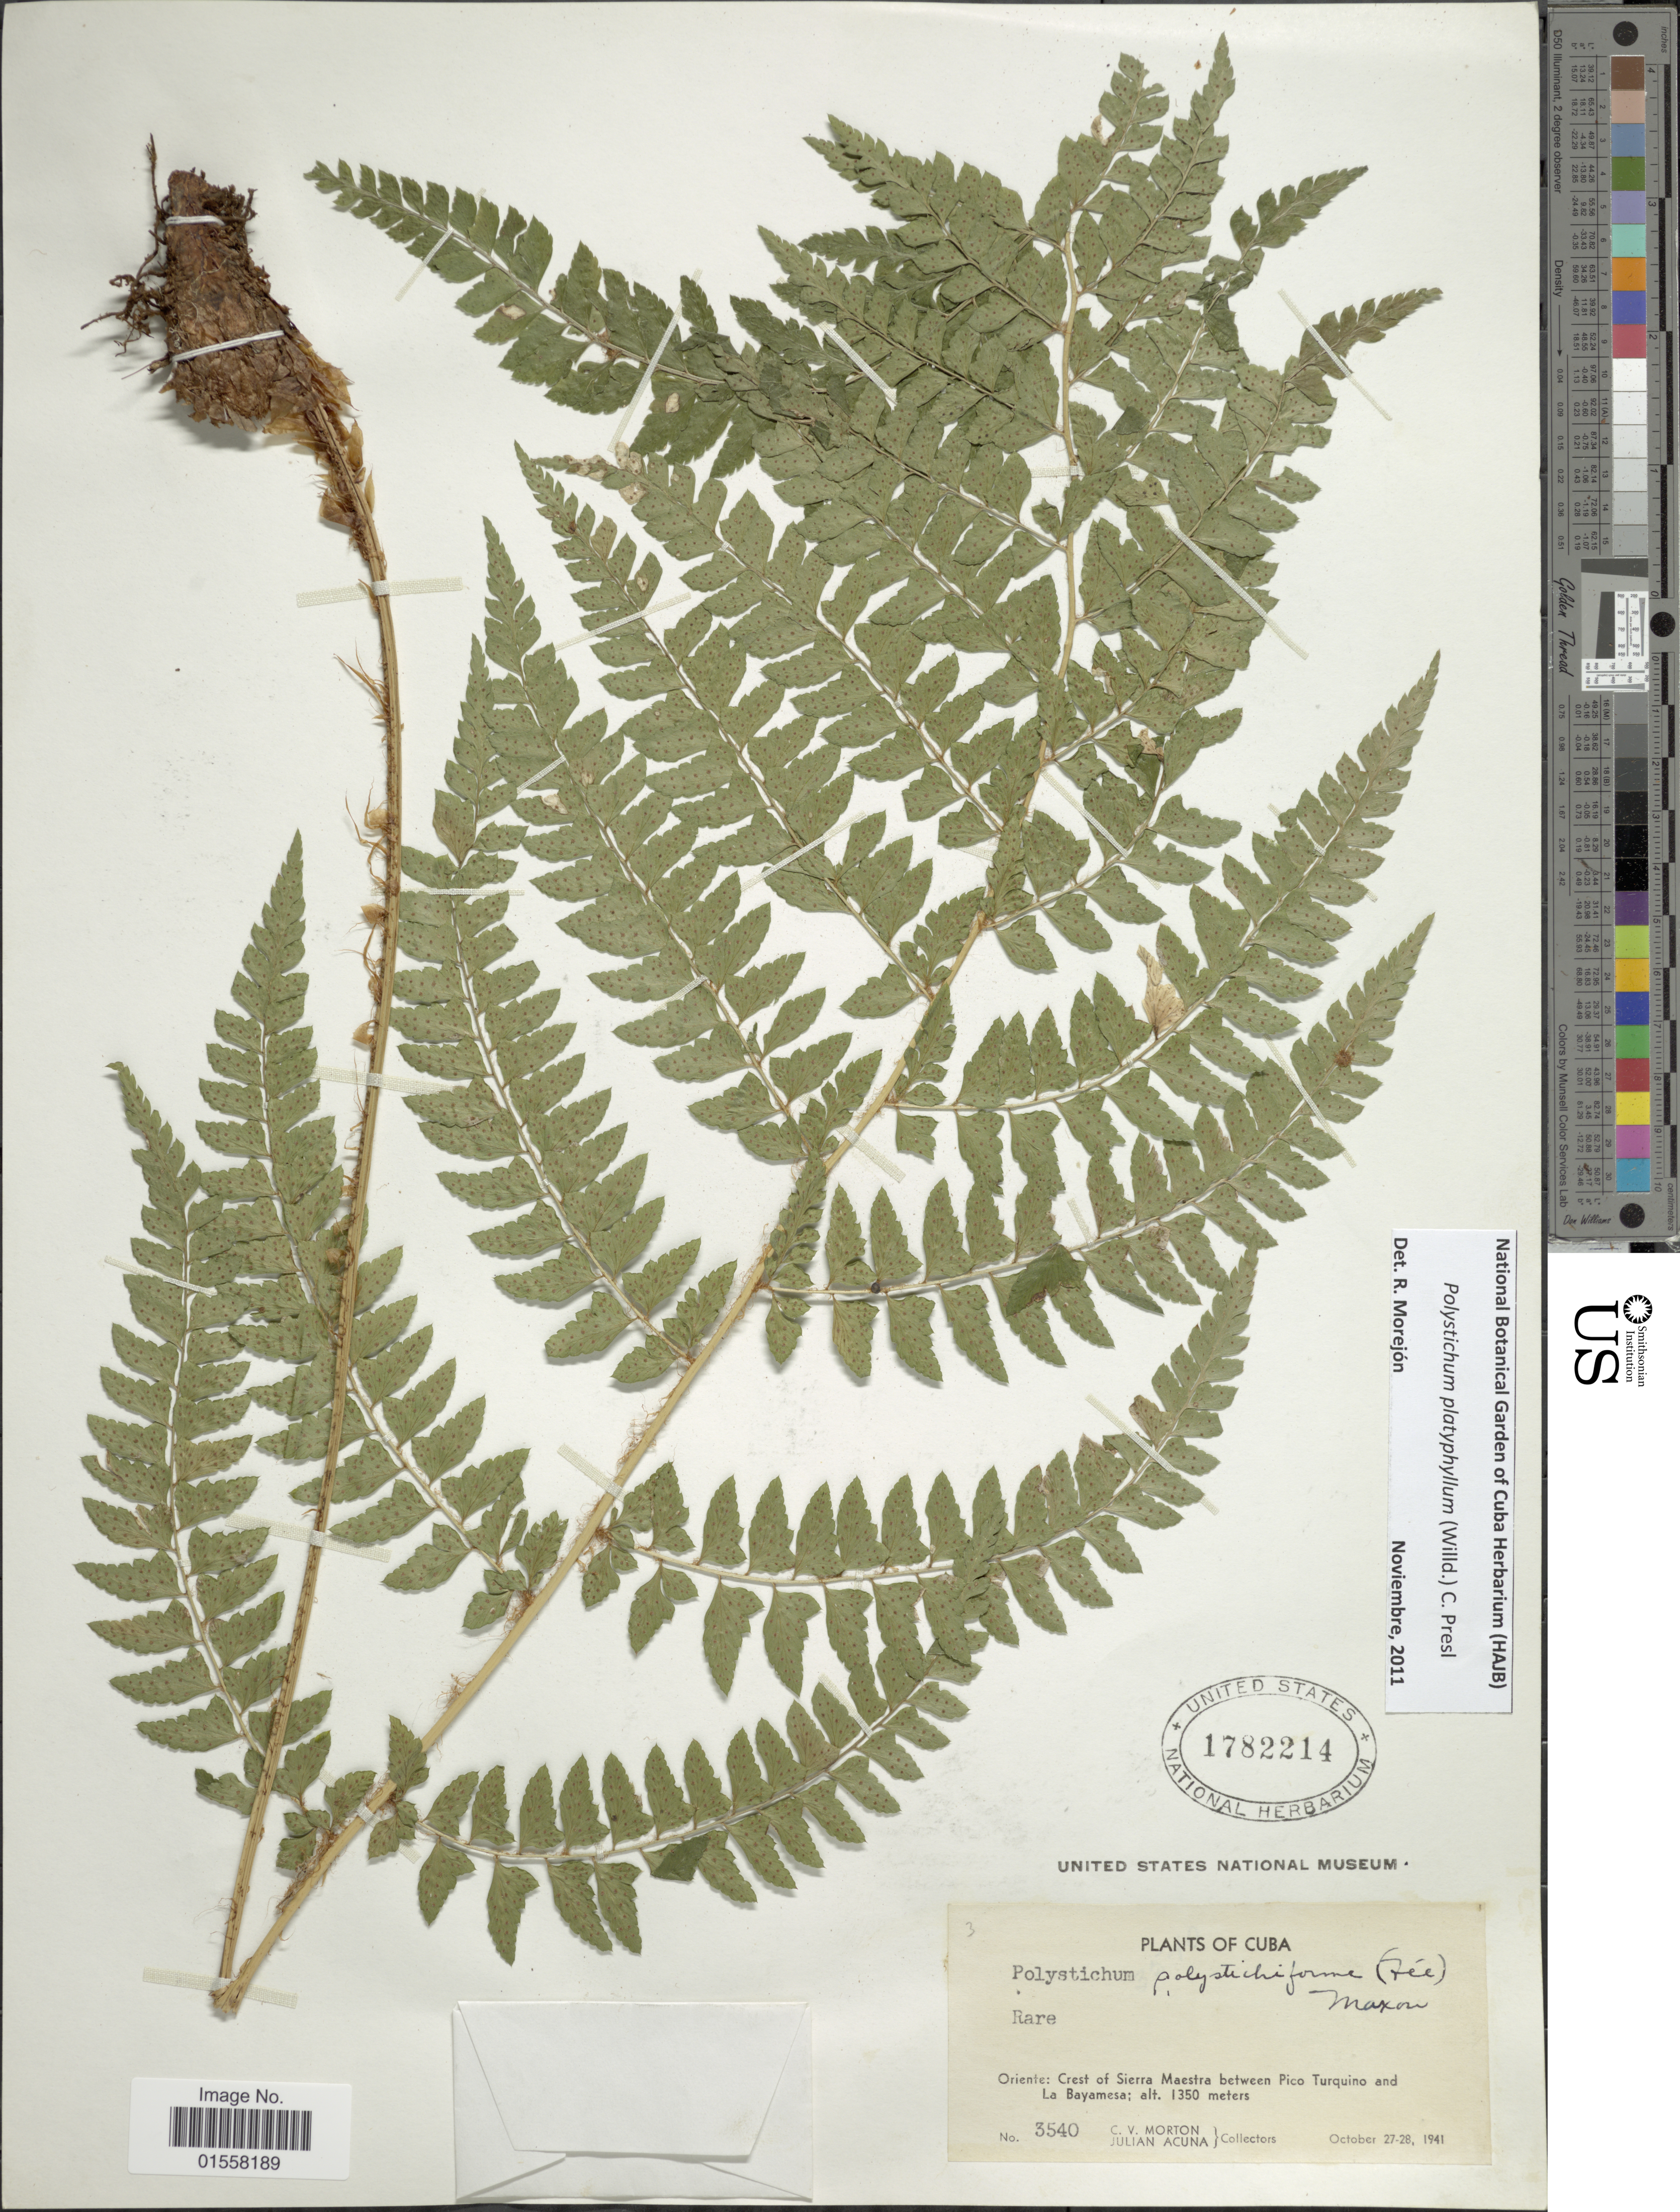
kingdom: Plantae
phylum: Tracheophyta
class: Polypodiopsida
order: Polypodiales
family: Dryopteridaceae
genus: Polystichum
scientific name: Polystichum platyphyllum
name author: (Willd.) C. Presl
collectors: C. V. Morton & J. B. Acuña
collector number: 3540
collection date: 1941-10-27/1941-10-28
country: Cuba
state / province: Oriente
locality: Cuba, Oriente: Crest of Sierra Maestra between Pico Turquino and La Bayamesa.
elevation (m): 1350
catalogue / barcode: US 1782214